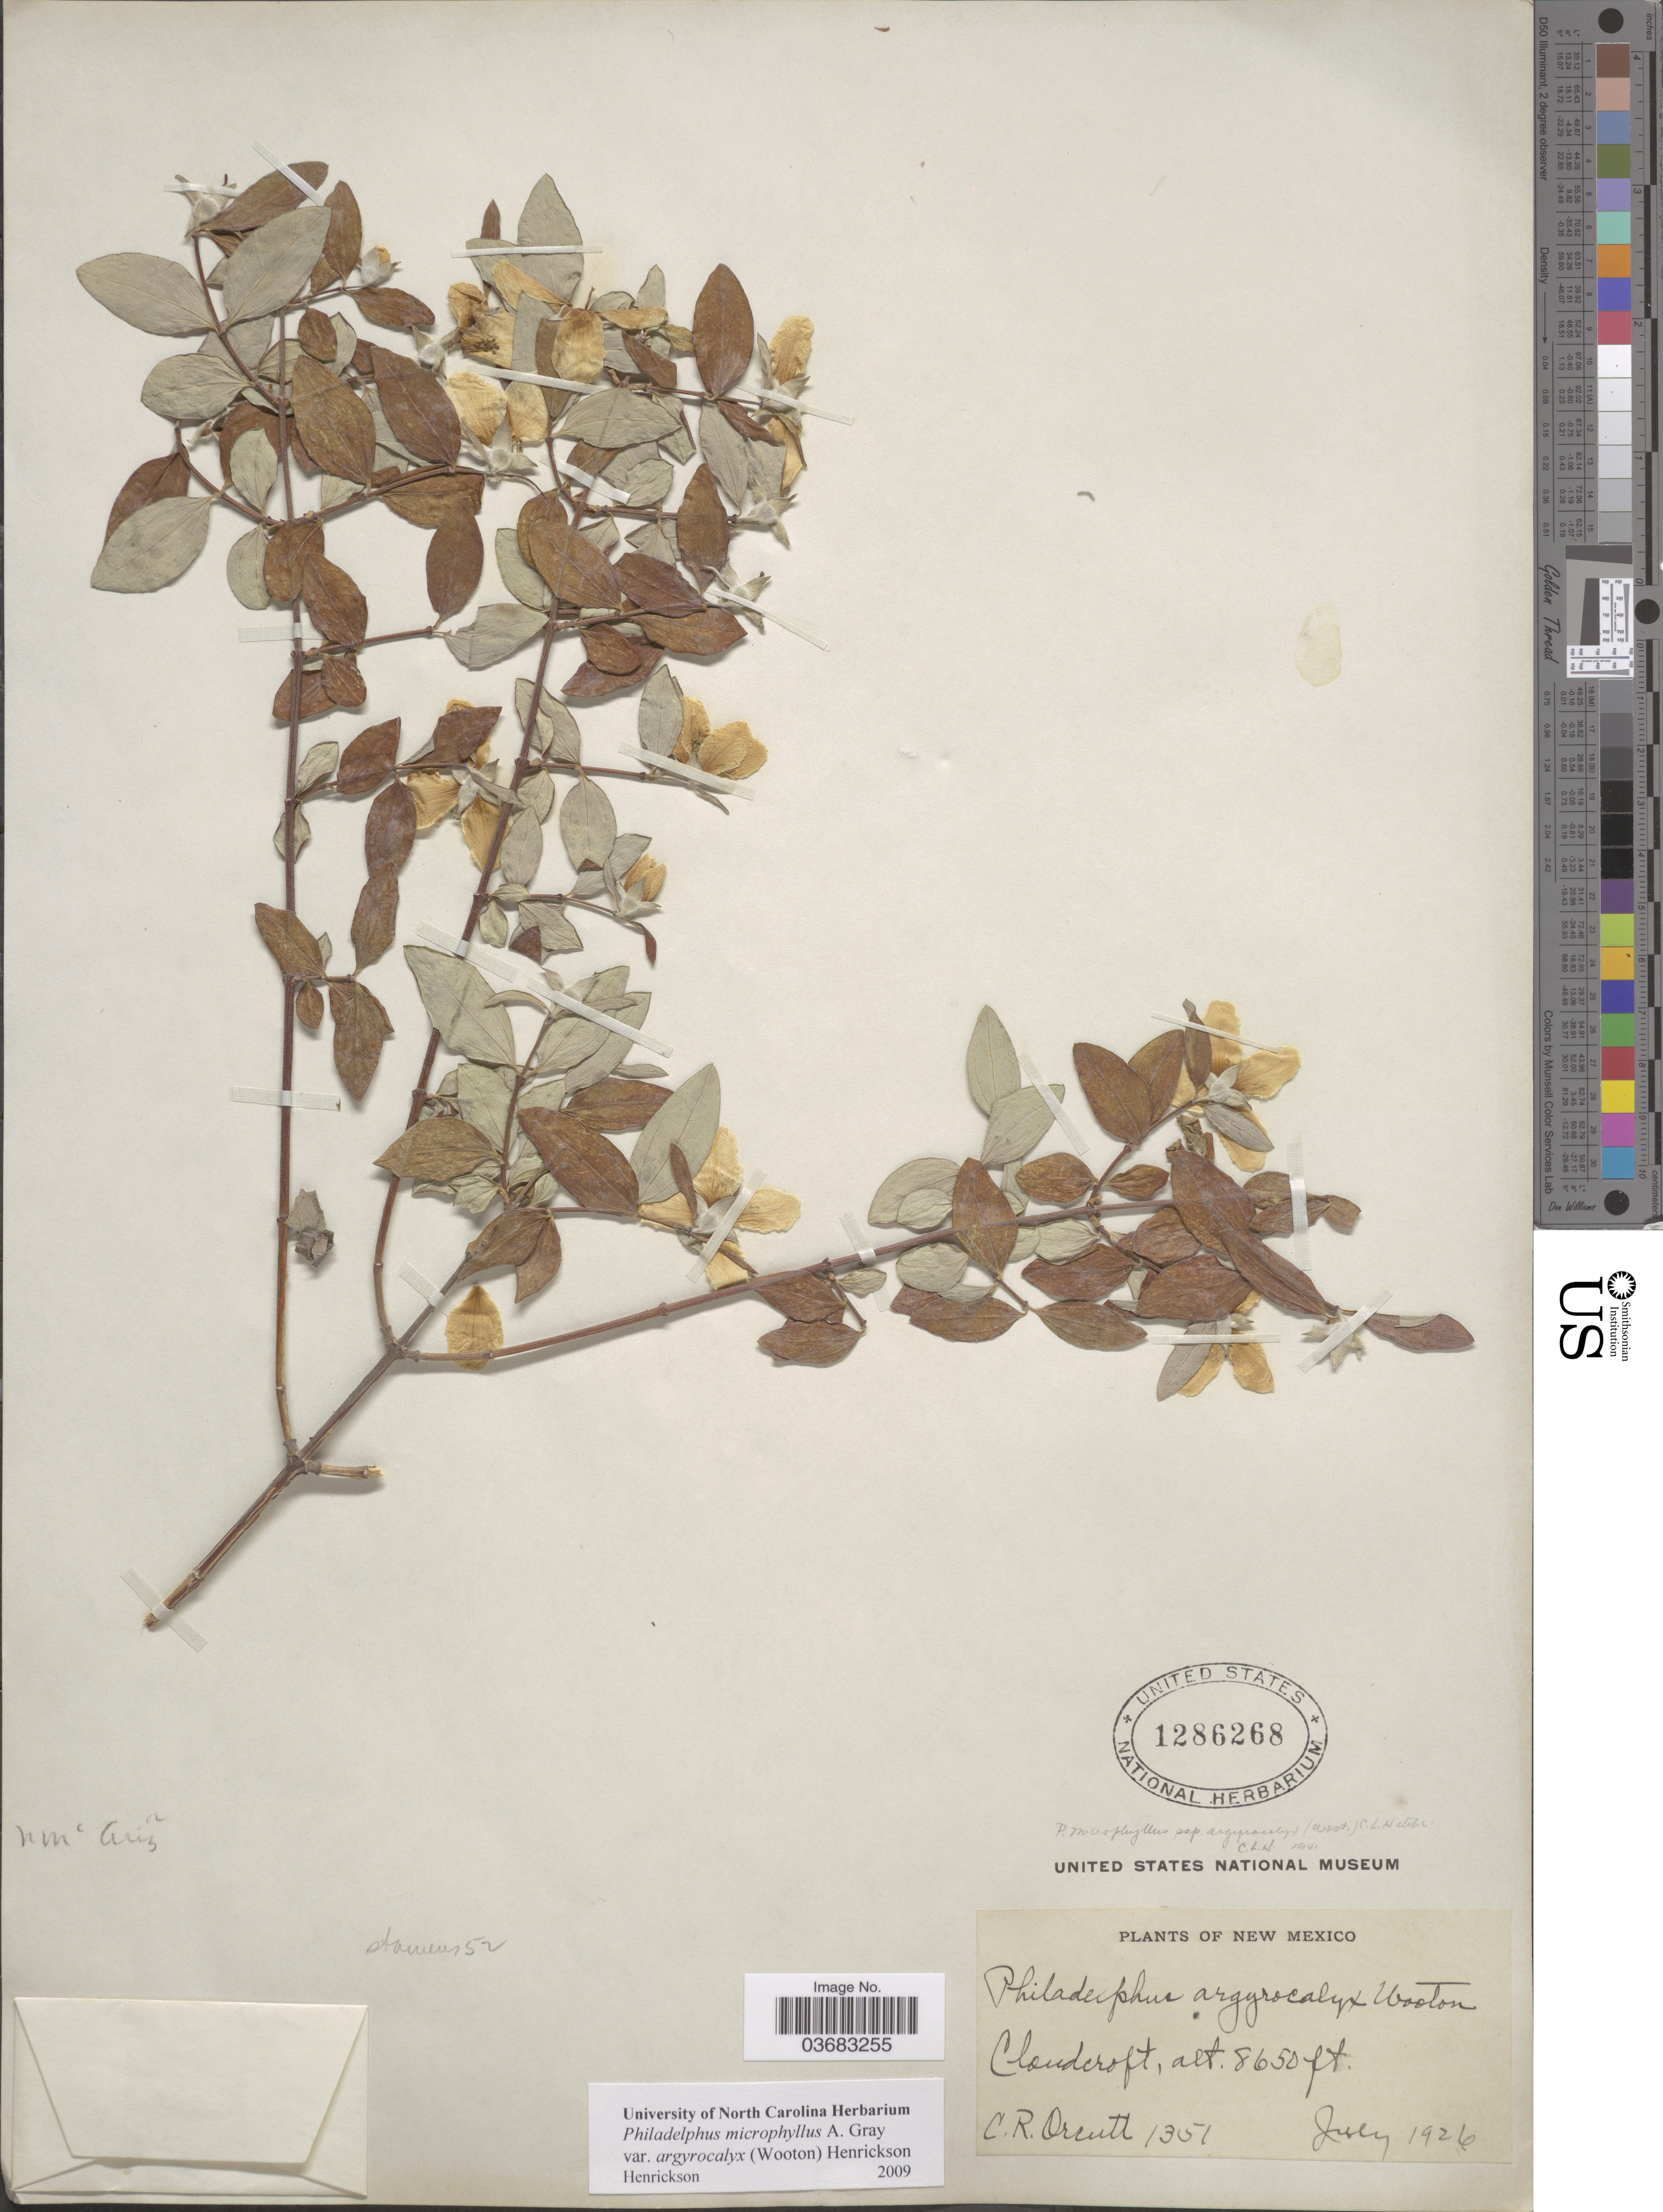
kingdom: Plantae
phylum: Tracheophyta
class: Magnoliopsida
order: Cornales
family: Hydrangeaceae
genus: Philadelphus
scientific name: Philadelphus microphyllus var. argyrocalyx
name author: (Wooton) Henrickson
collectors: C. R. Orcutt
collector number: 1351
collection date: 1926-07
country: United States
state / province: New Mexico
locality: Cloudcroft.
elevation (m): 2637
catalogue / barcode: US 1286268